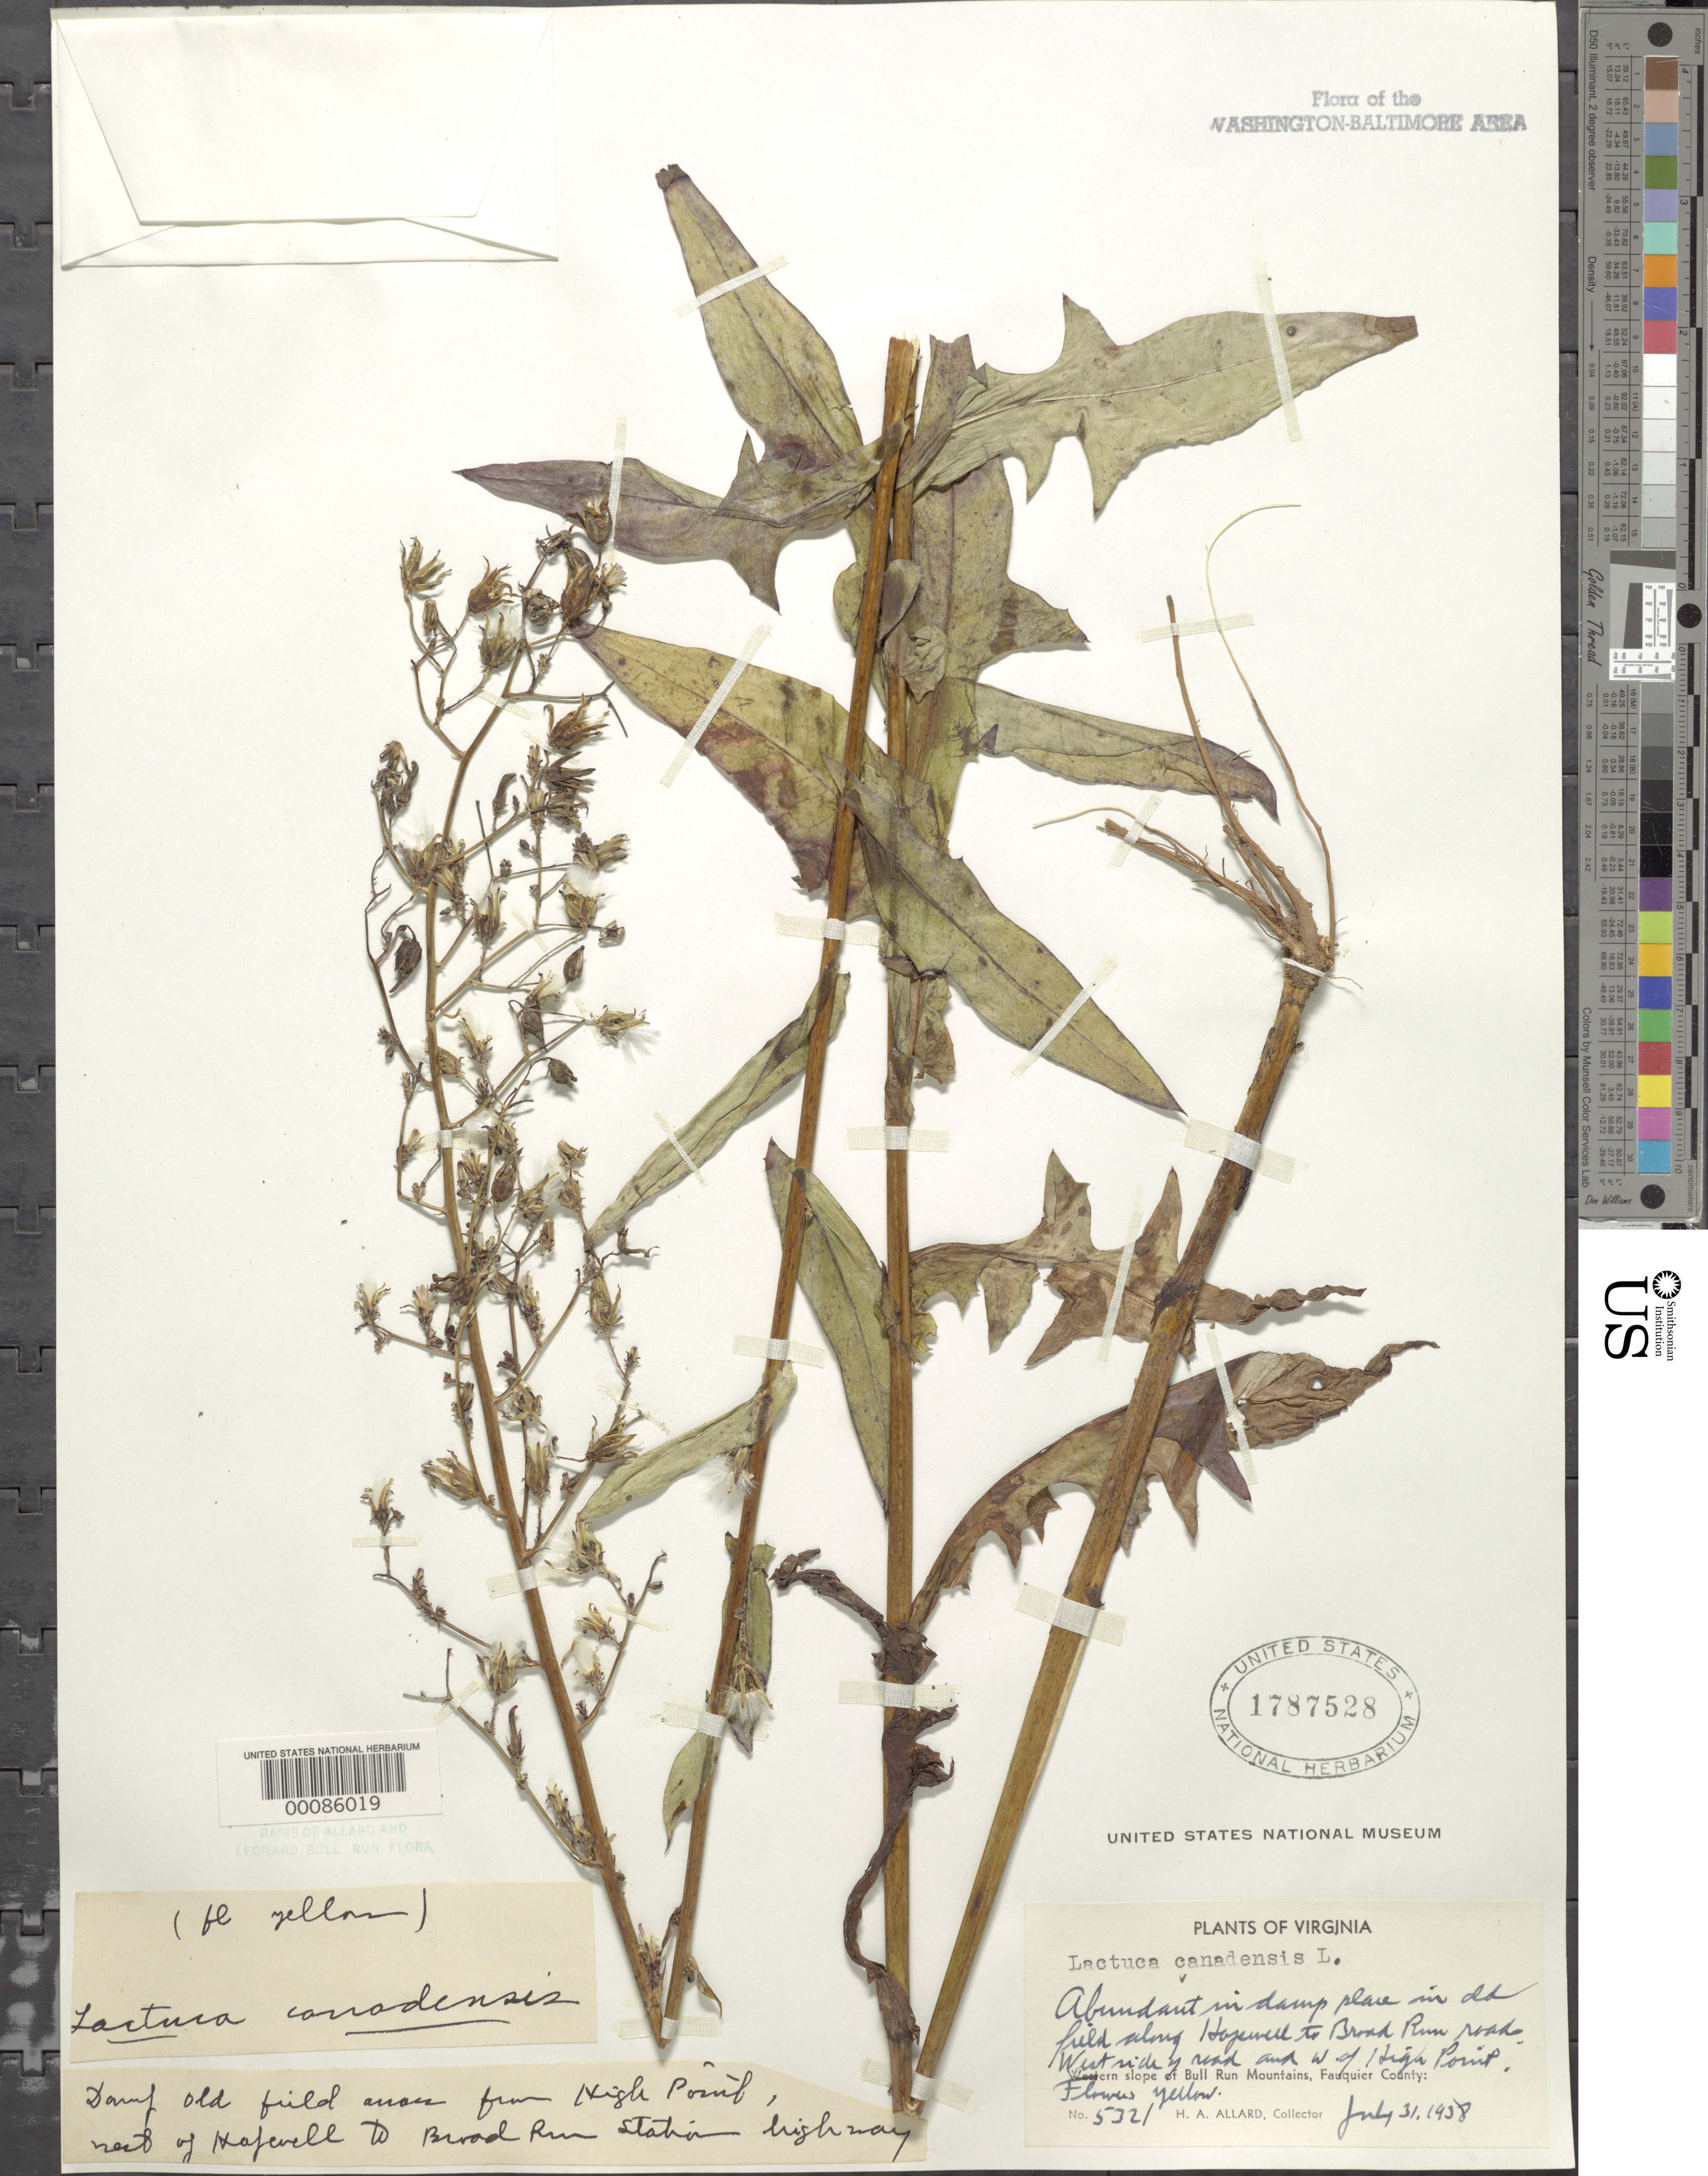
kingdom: Plantae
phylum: Tracheophyta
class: Magnoliopsida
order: Asterales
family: Asteraceae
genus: Lactuca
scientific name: Lactuca canadensis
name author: L.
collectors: H. A. Allard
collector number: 5321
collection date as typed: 31 Jul 1958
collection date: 1958-07-31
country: United States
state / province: Virginia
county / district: Fauquier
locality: West of High Point Hopewell to Broad Run Road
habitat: Damp place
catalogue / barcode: US 1787528